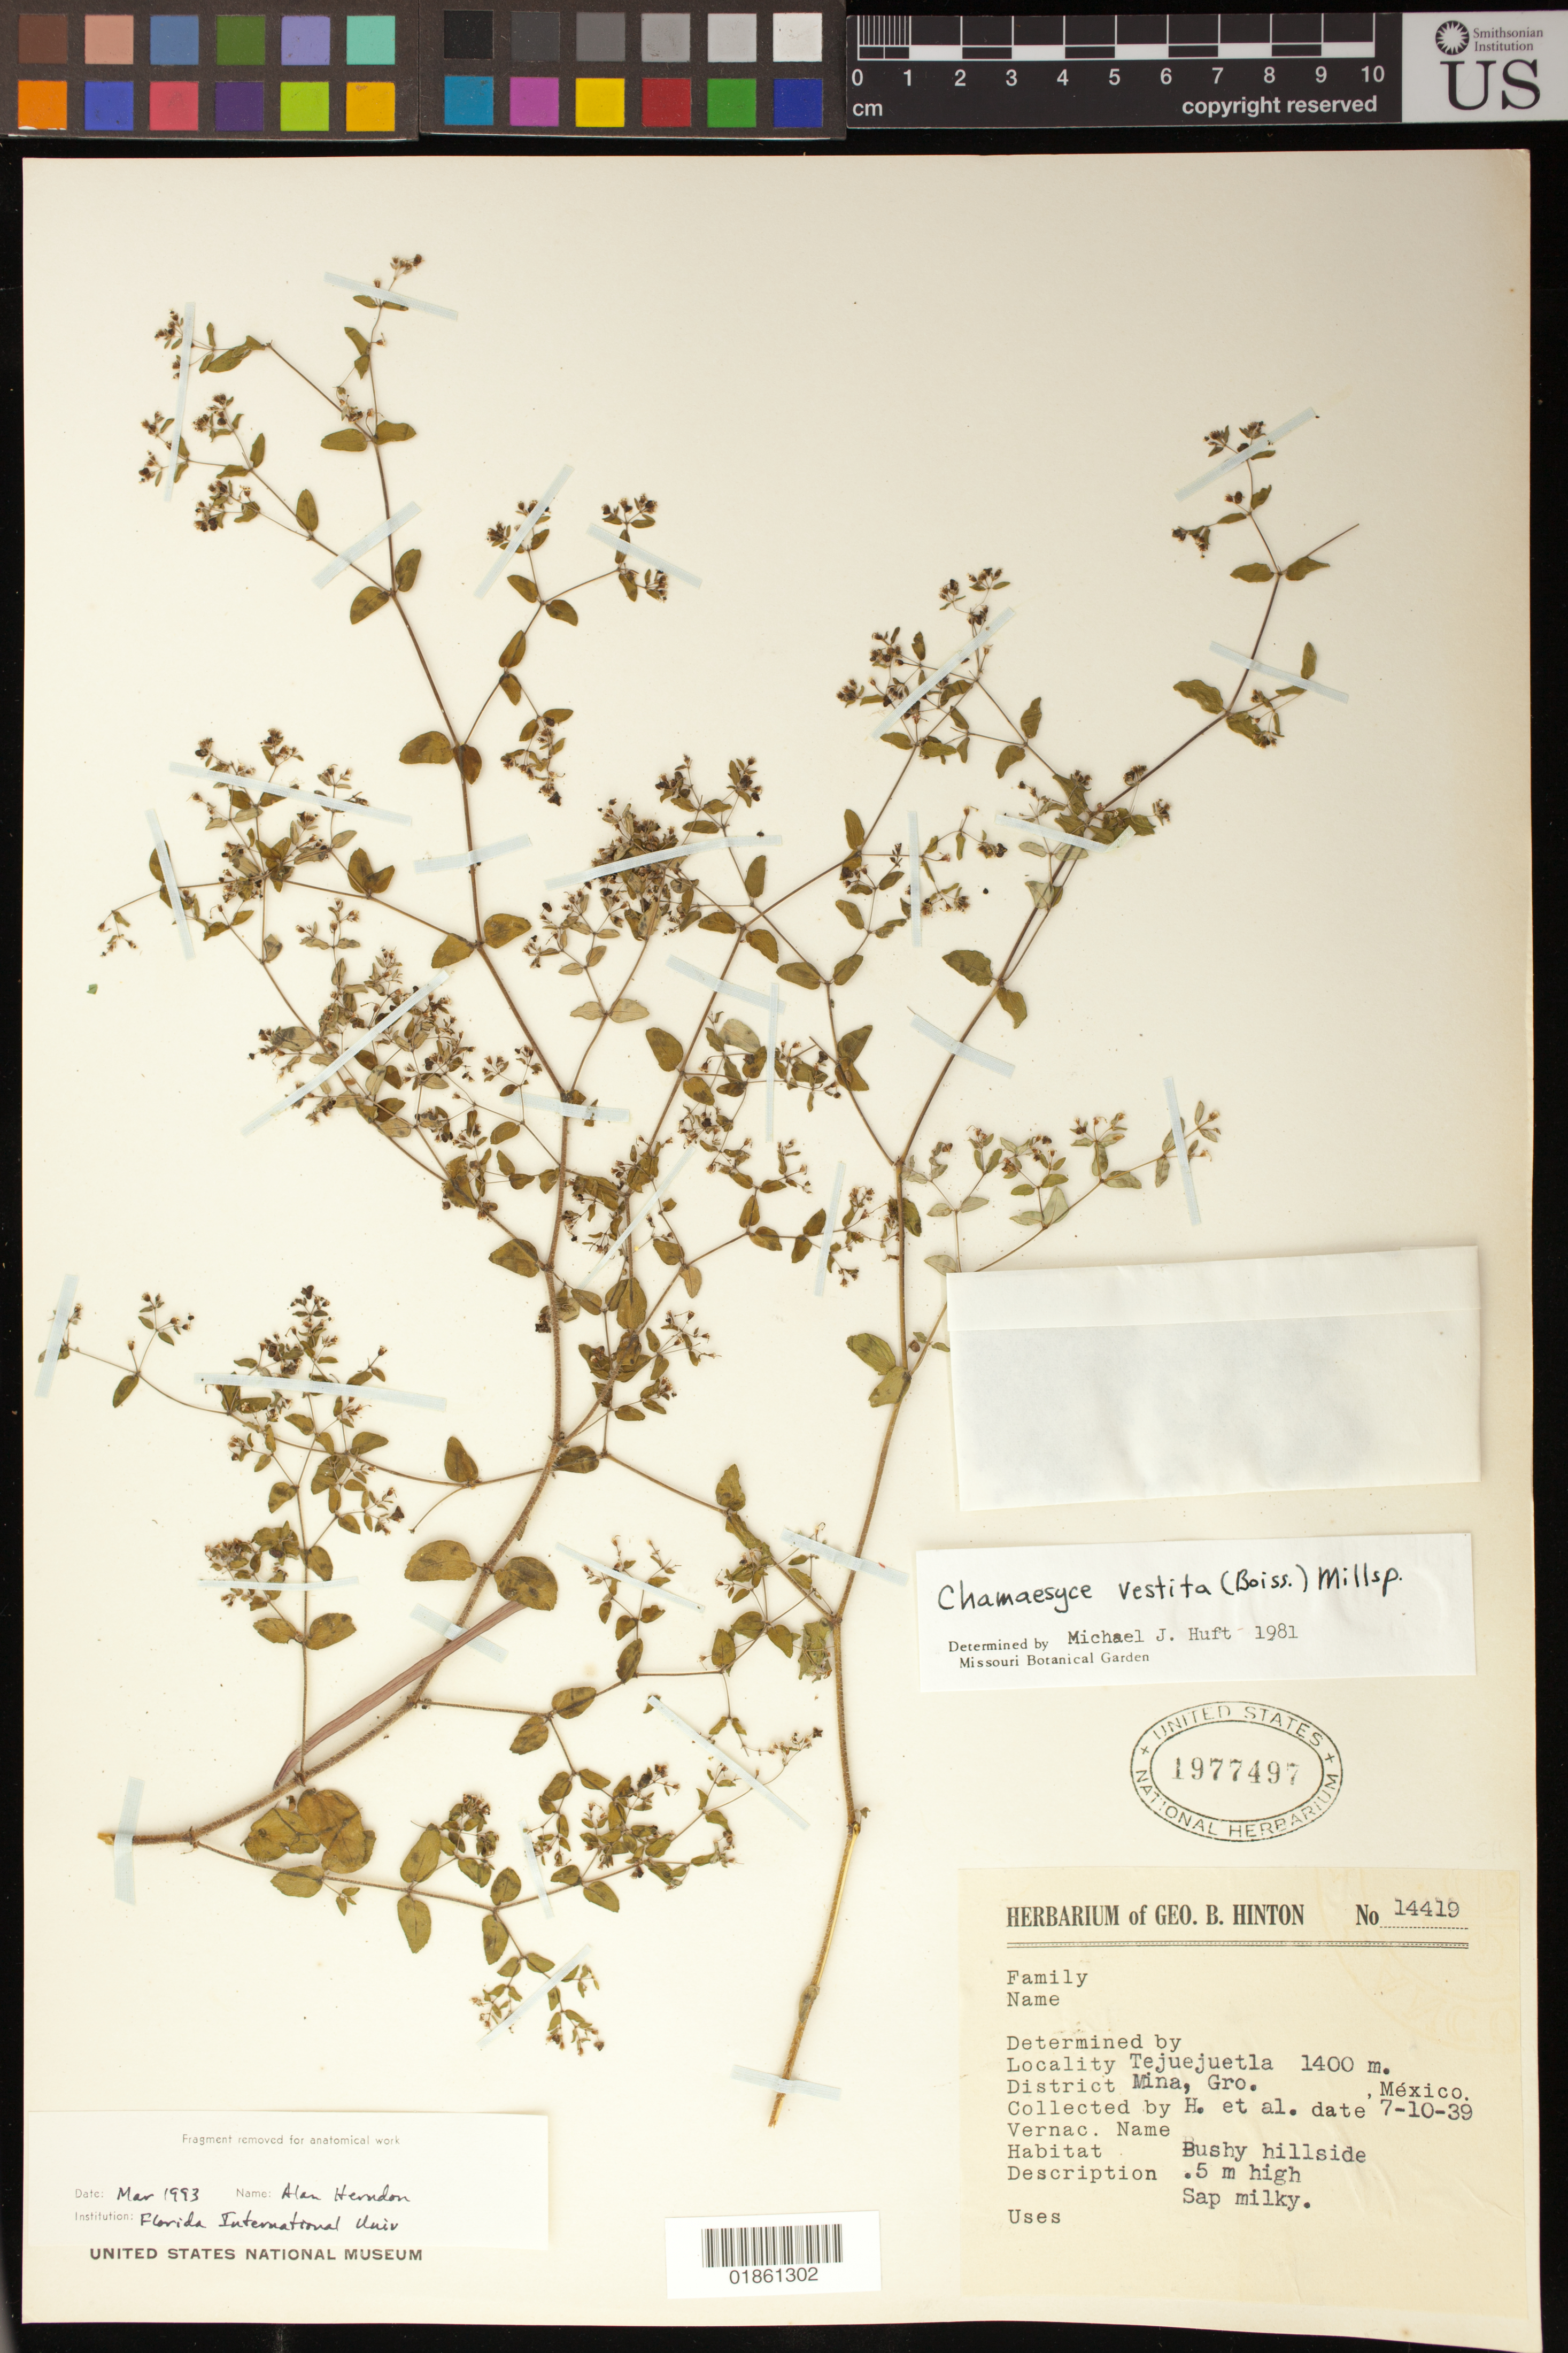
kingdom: Plantae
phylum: Tracheophyta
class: Magnoliopsida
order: Malpighiales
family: Euphorbiaceae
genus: Euphorbia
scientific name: Euphorbia vestita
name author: Boiss.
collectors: G. B. Hinton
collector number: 14419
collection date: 1939-10-07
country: Mexico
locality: Locality: Tejuejuetla; District: Mina, Gro.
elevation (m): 1400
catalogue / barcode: US 1977497